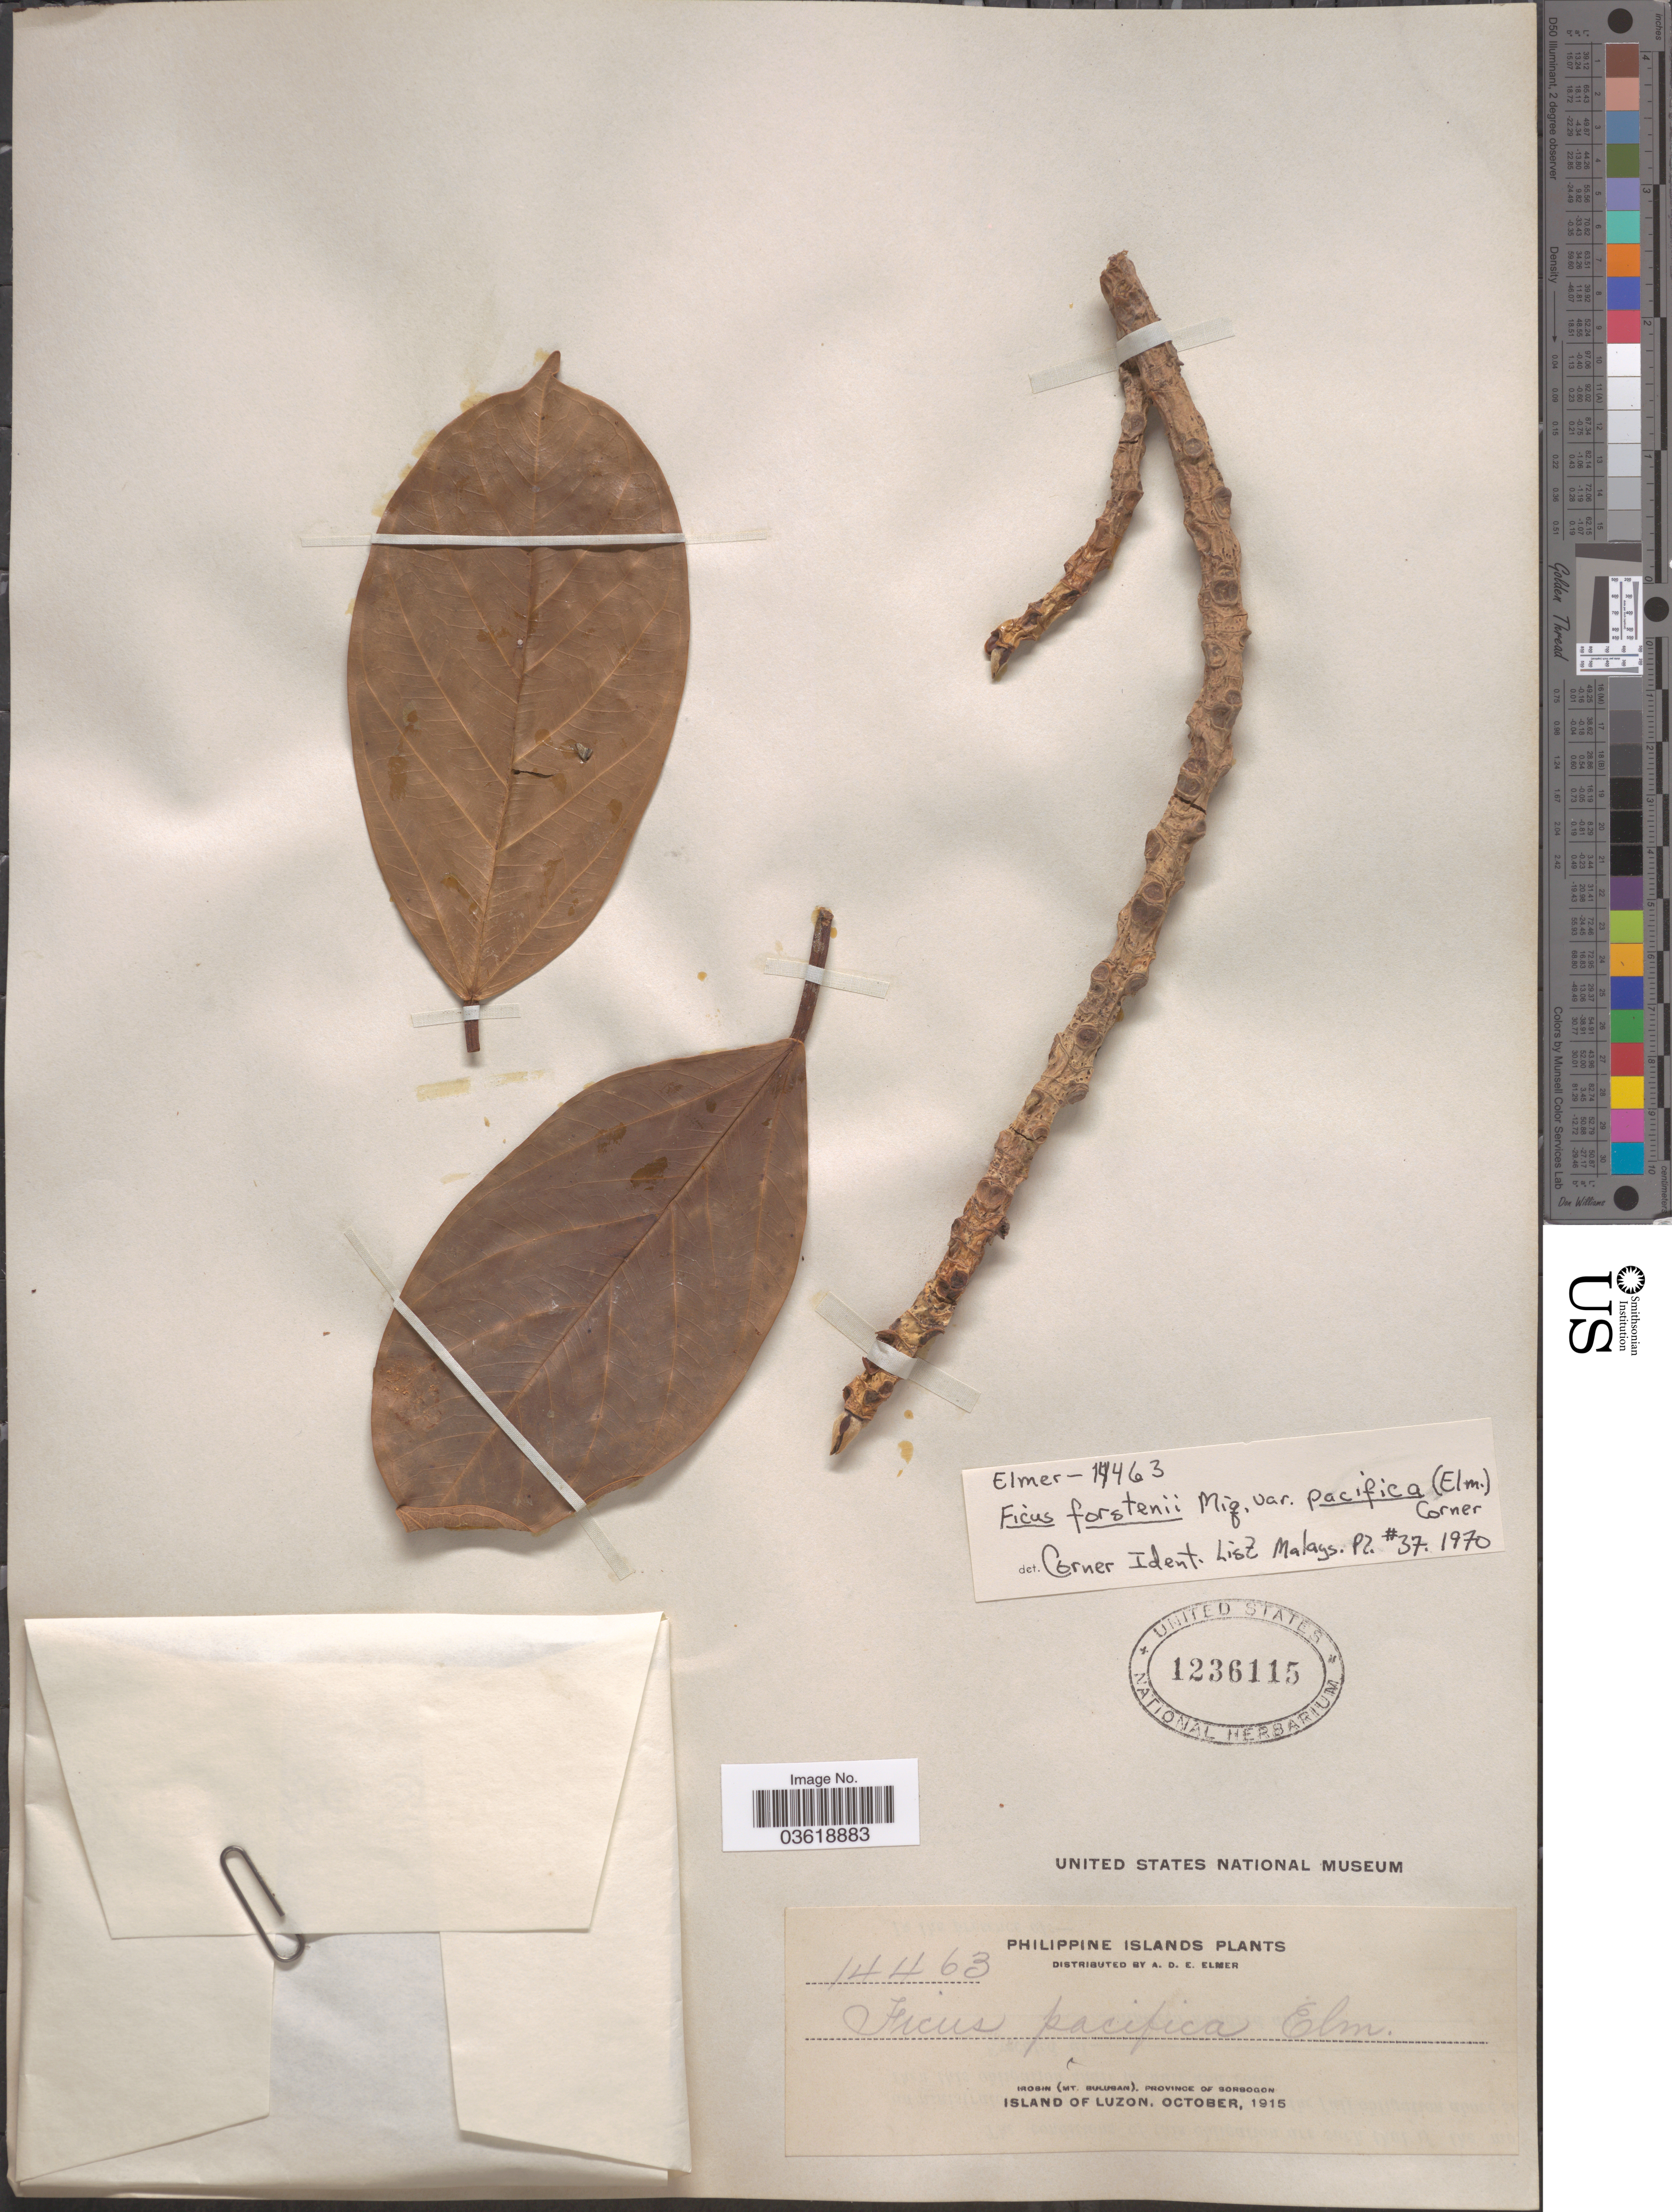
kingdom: Plantae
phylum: Tracheophyta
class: Magnoliopsida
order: Rosales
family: Moraceae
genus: Ficus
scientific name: Ficus forstenii var. pacifica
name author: (Elmer) Corner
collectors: A. D. E. Elmer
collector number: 14463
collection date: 1915-10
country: Philippines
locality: Irosin (Mt. Bulusan), Province of Sorsogon. Island of Luzon.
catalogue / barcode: US 1236115